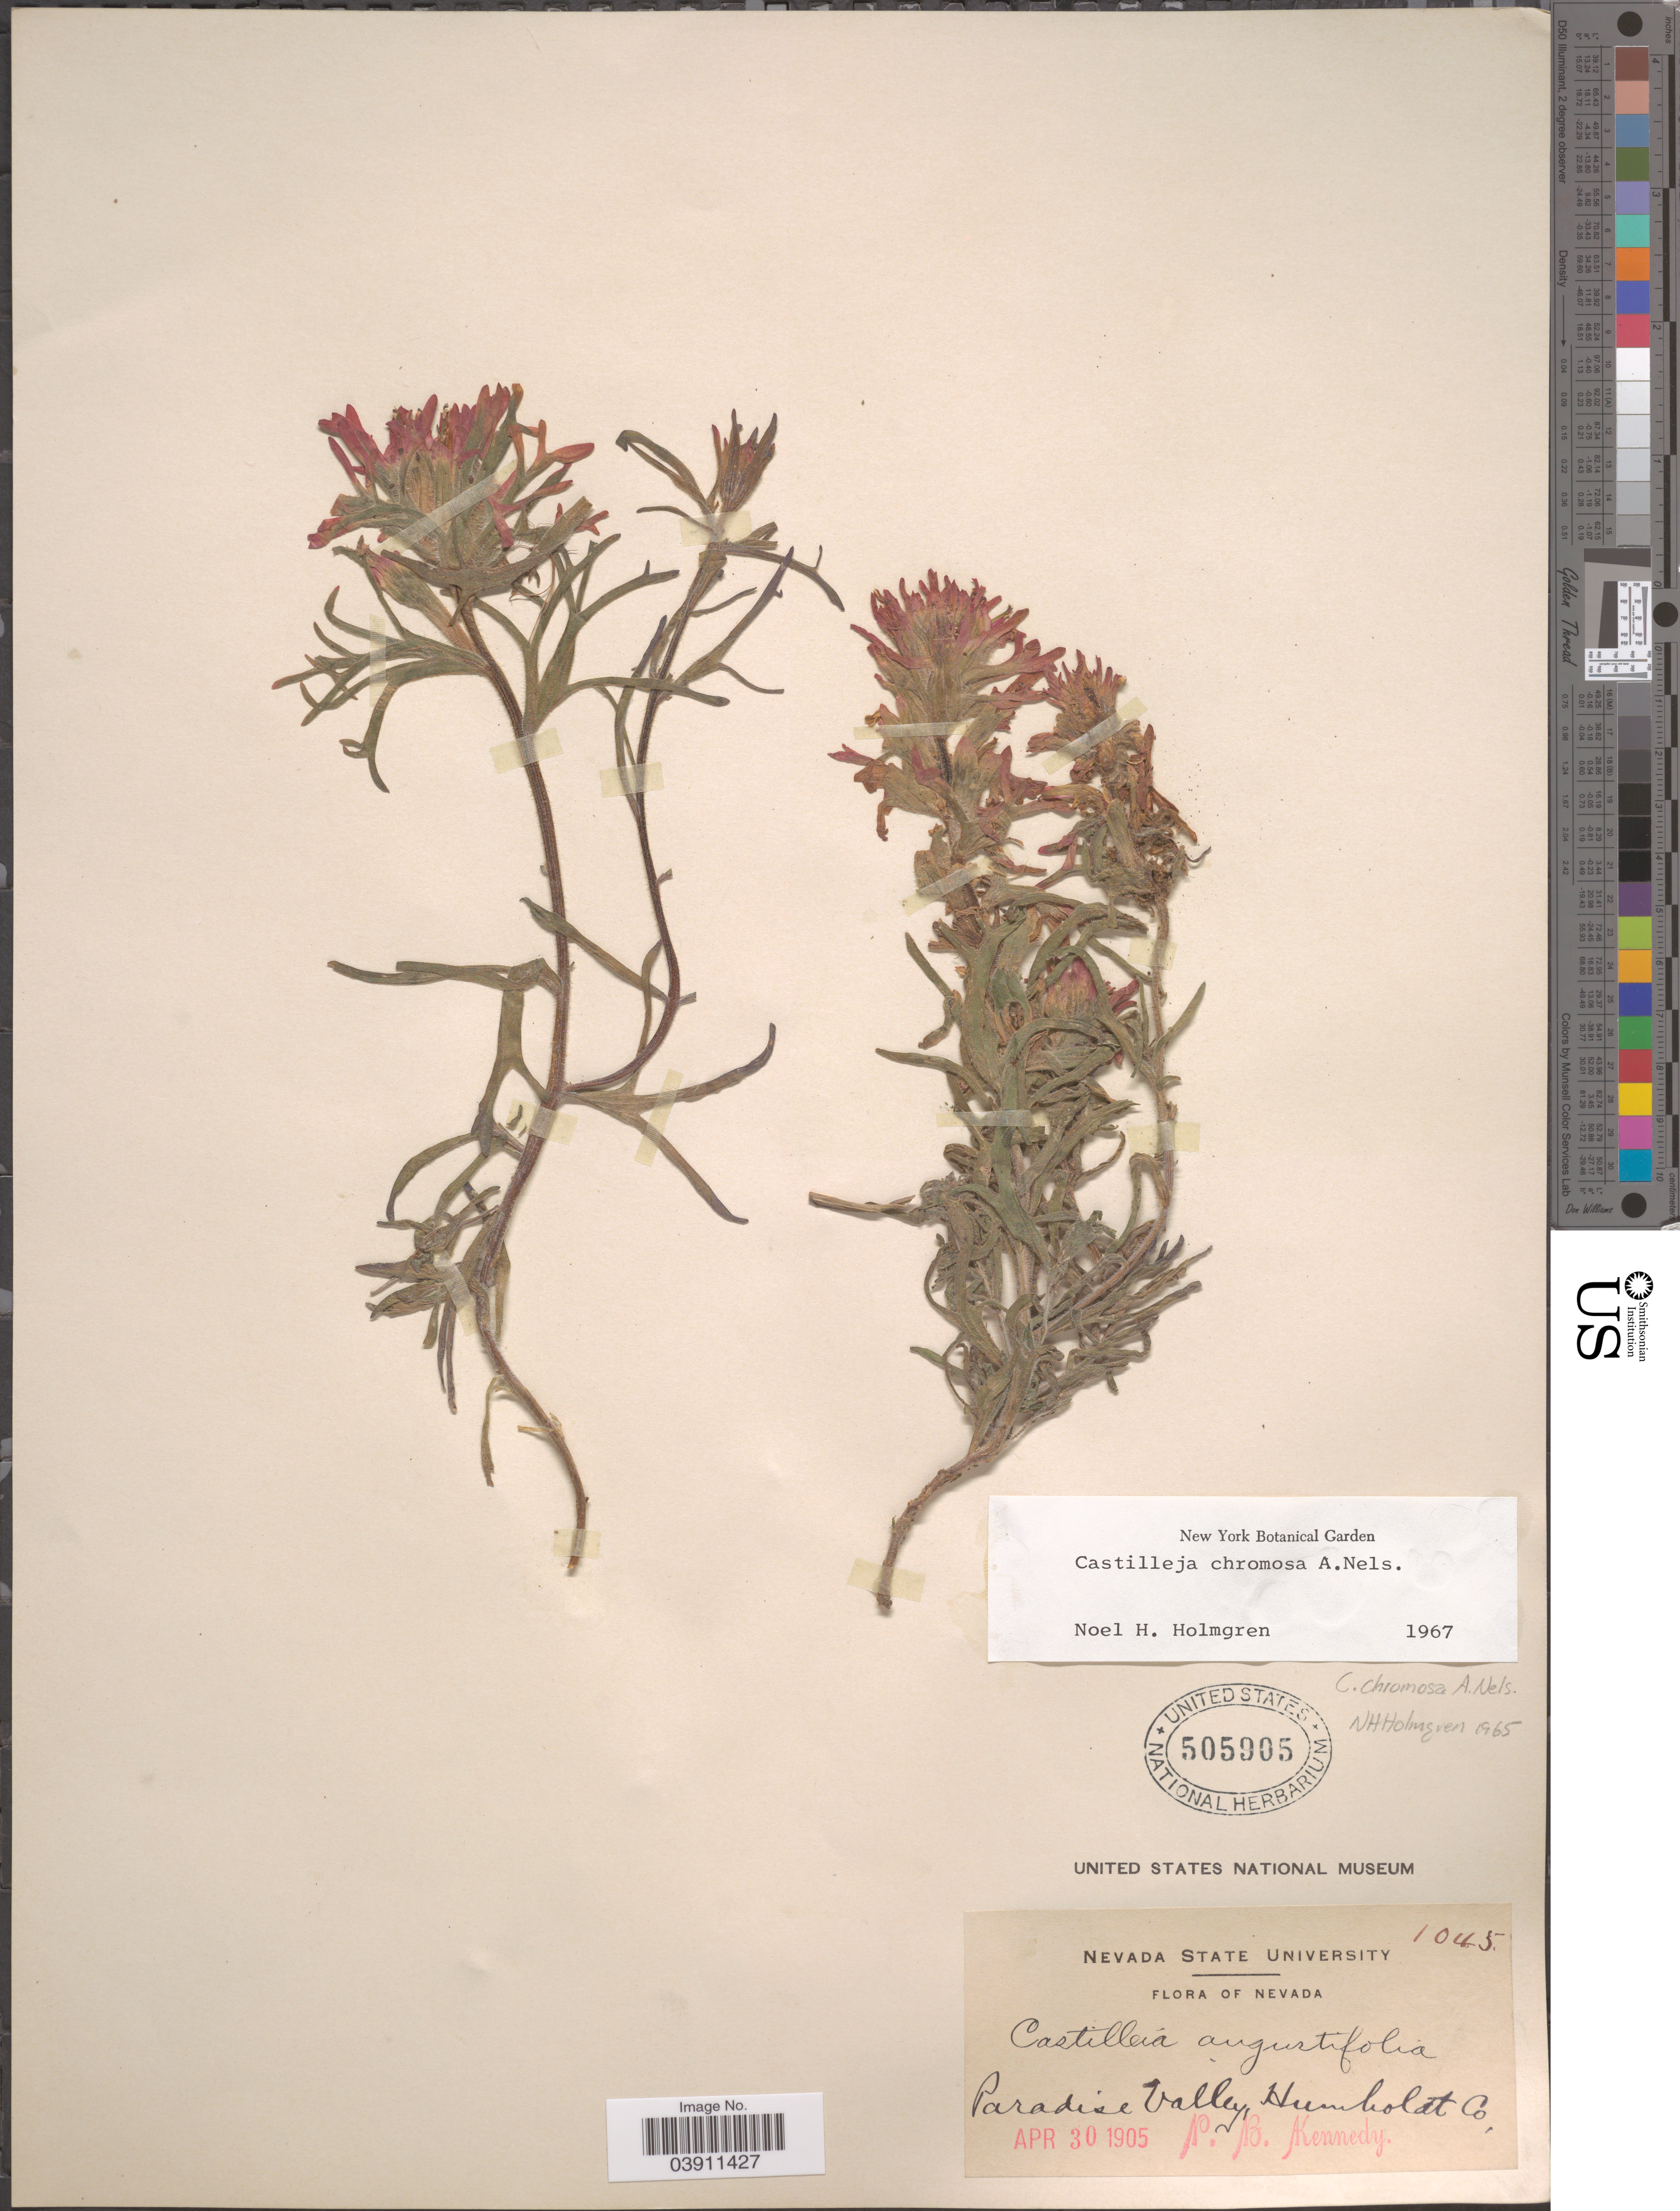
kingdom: Plantae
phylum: Tracheophyta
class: Magnoliopsida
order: Lamiales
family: Orobanchaceae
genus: Castilleja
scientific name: Castilleja chromosa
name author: A. Nelson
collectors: P. B. Kennedy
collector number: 1045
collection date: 1905-04-30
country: United States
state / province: Nevada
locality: Paradise Valley, Humboldt Co.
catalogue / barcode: US 505905